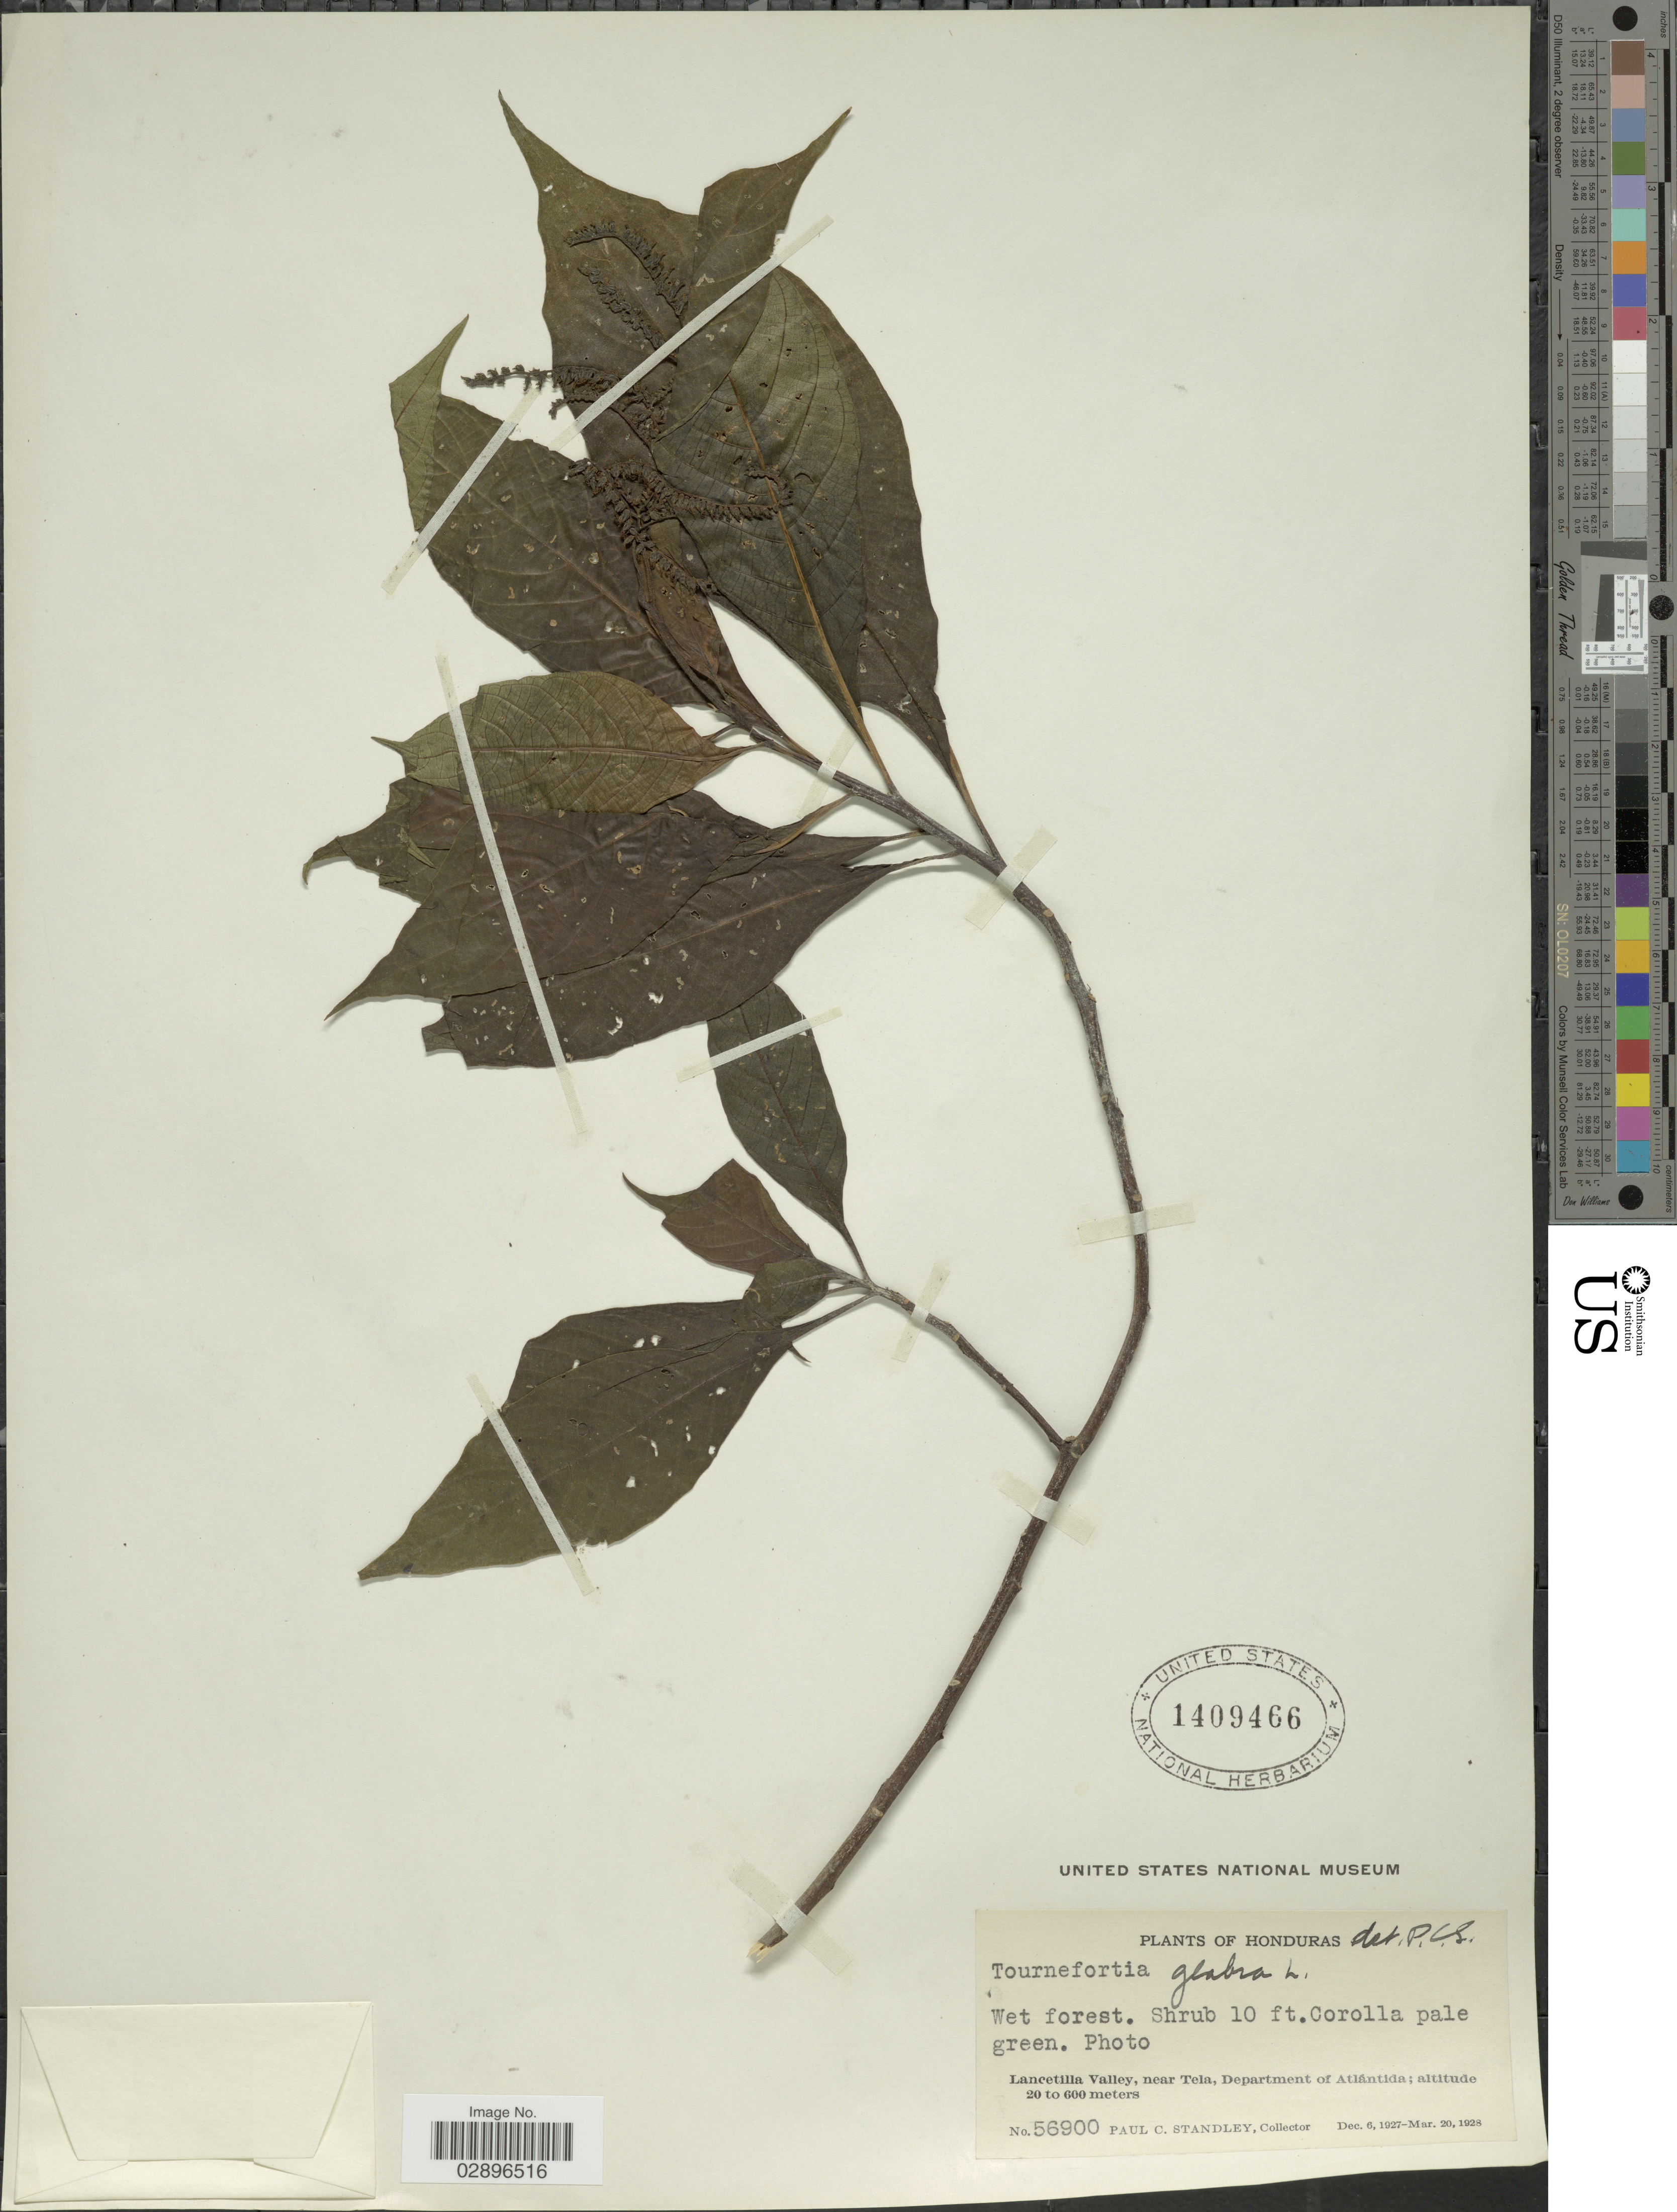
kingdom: Plantae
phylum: Tracheophyta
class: Magnoliopsida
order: Boraginales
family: Heliotropiaceae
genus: Tournefortia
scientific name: Tournefortia glabra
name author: L.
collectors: P. C. Standley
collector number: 56900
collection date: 1927-12-06/1928-03-20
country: Honduras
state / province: Atlántida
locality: Lancetilla Valley, near Tela, Department of Atlántida.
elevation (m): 20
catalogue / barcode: US 1409466